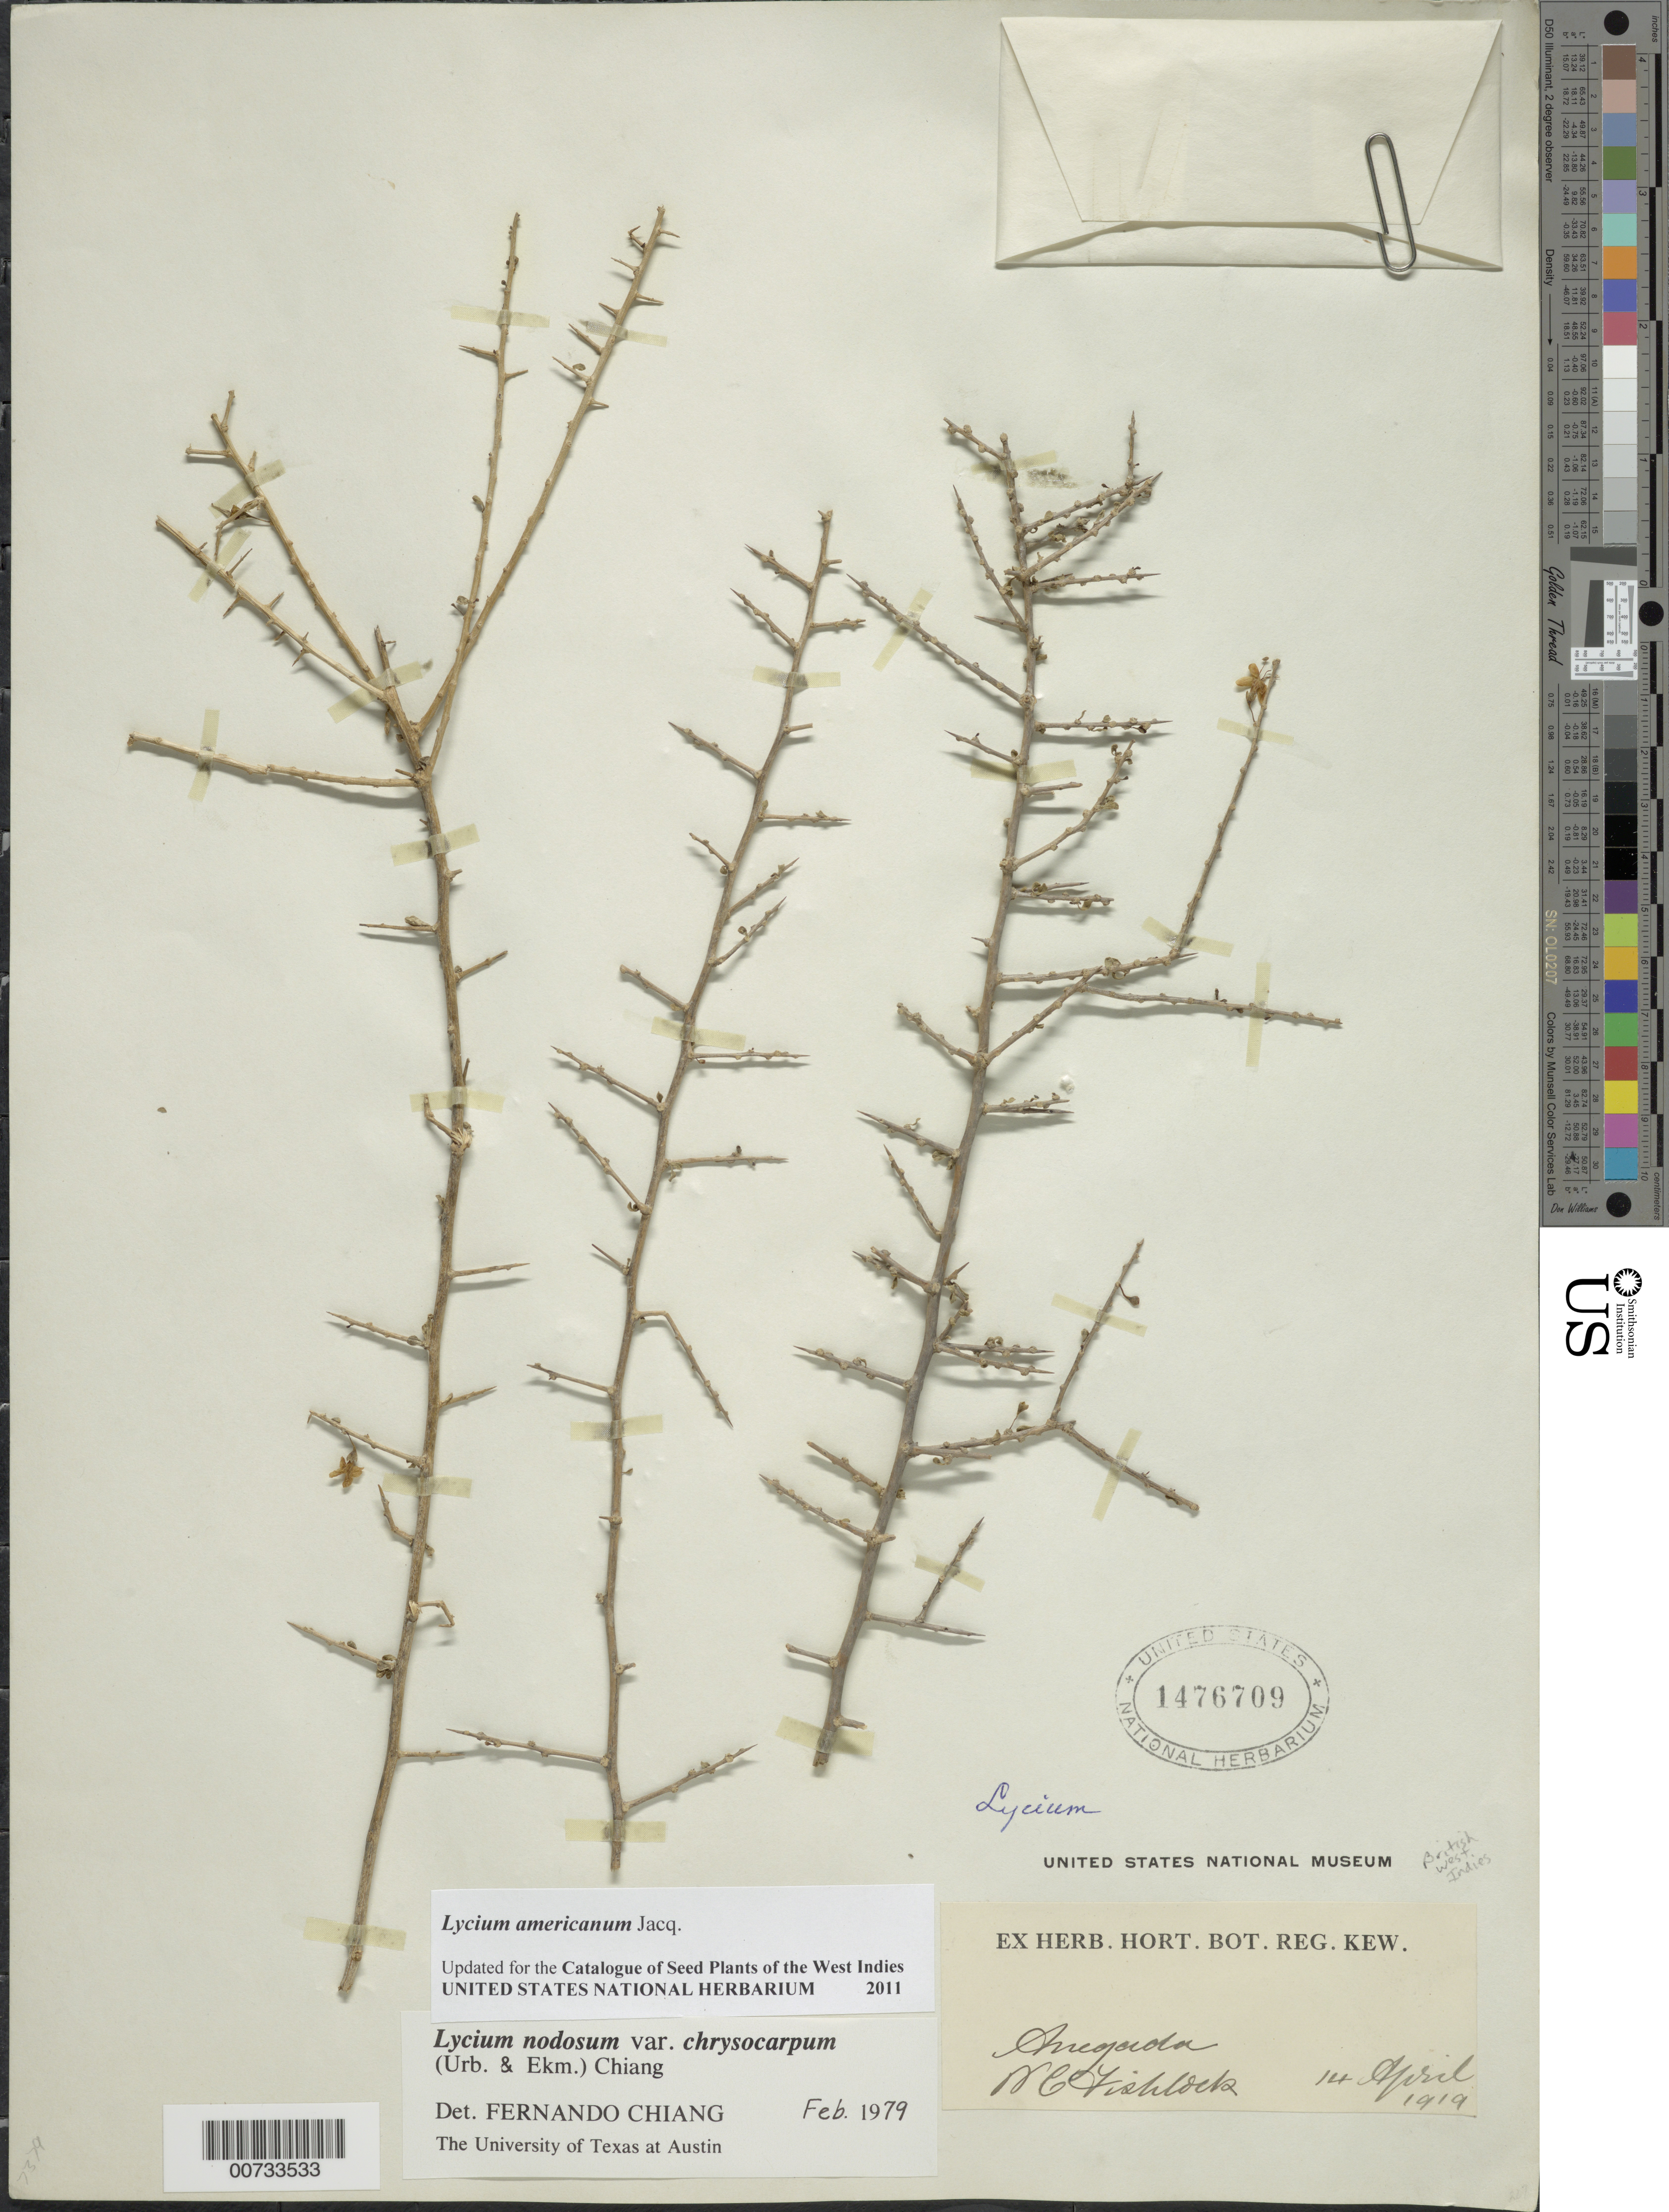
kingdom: Plantae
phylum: Tracheophyta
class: Magnoliopsida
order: Solanales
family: Solanaceae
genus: Lycium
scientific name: Lycium americanum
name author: Jacq.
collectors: W. Fishlock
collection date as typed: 14 Apr 1919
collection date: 1919-04-14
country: British Virgin Islands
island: Anegada I.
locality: Anegada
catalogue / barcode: US 1476709